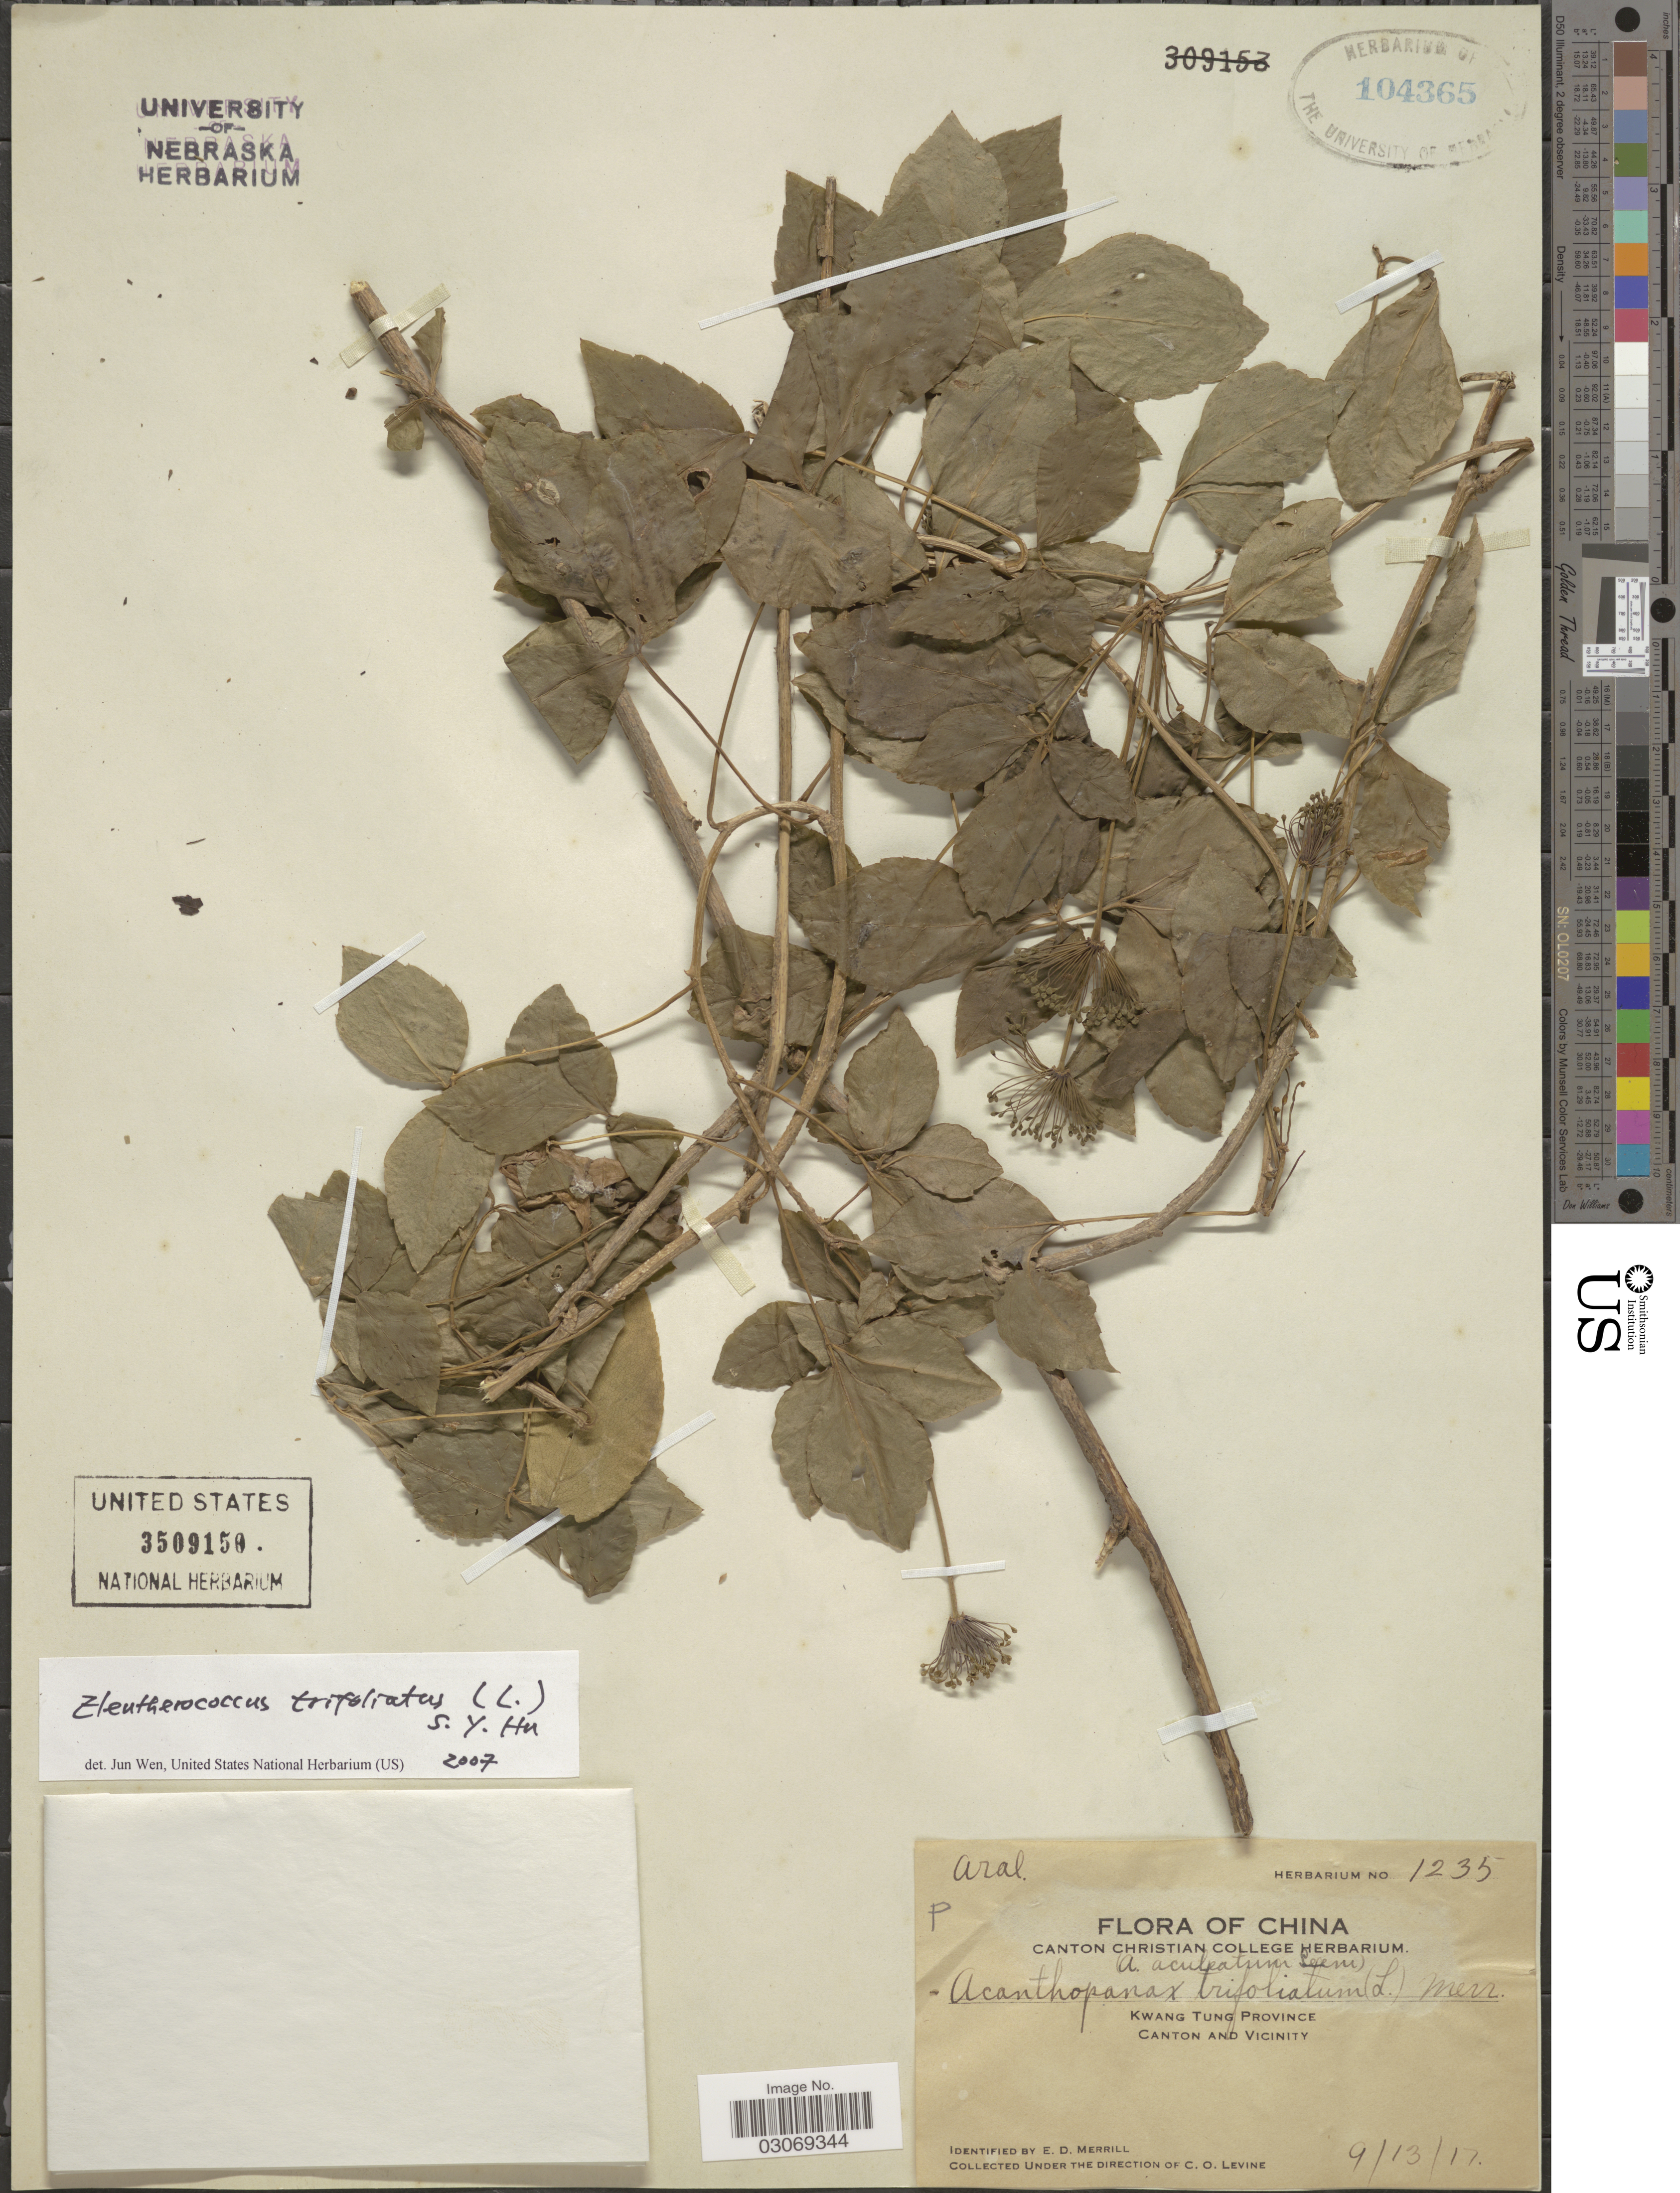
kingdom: Plantae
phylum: Tracheophyta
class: Magnoliopsida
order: Apiales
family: Araliaceae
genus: Eleutherococcus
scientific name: Eleutherococcus trifoliatus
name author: (L.) S.Y. Hu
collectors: C. O. Levine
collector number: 1235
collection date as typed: Transcribed d/m/y: 13/9/17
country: China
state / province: Guangdong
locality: Kwang Tung Province. Canton and Vicinity.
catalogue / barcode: US 3509150